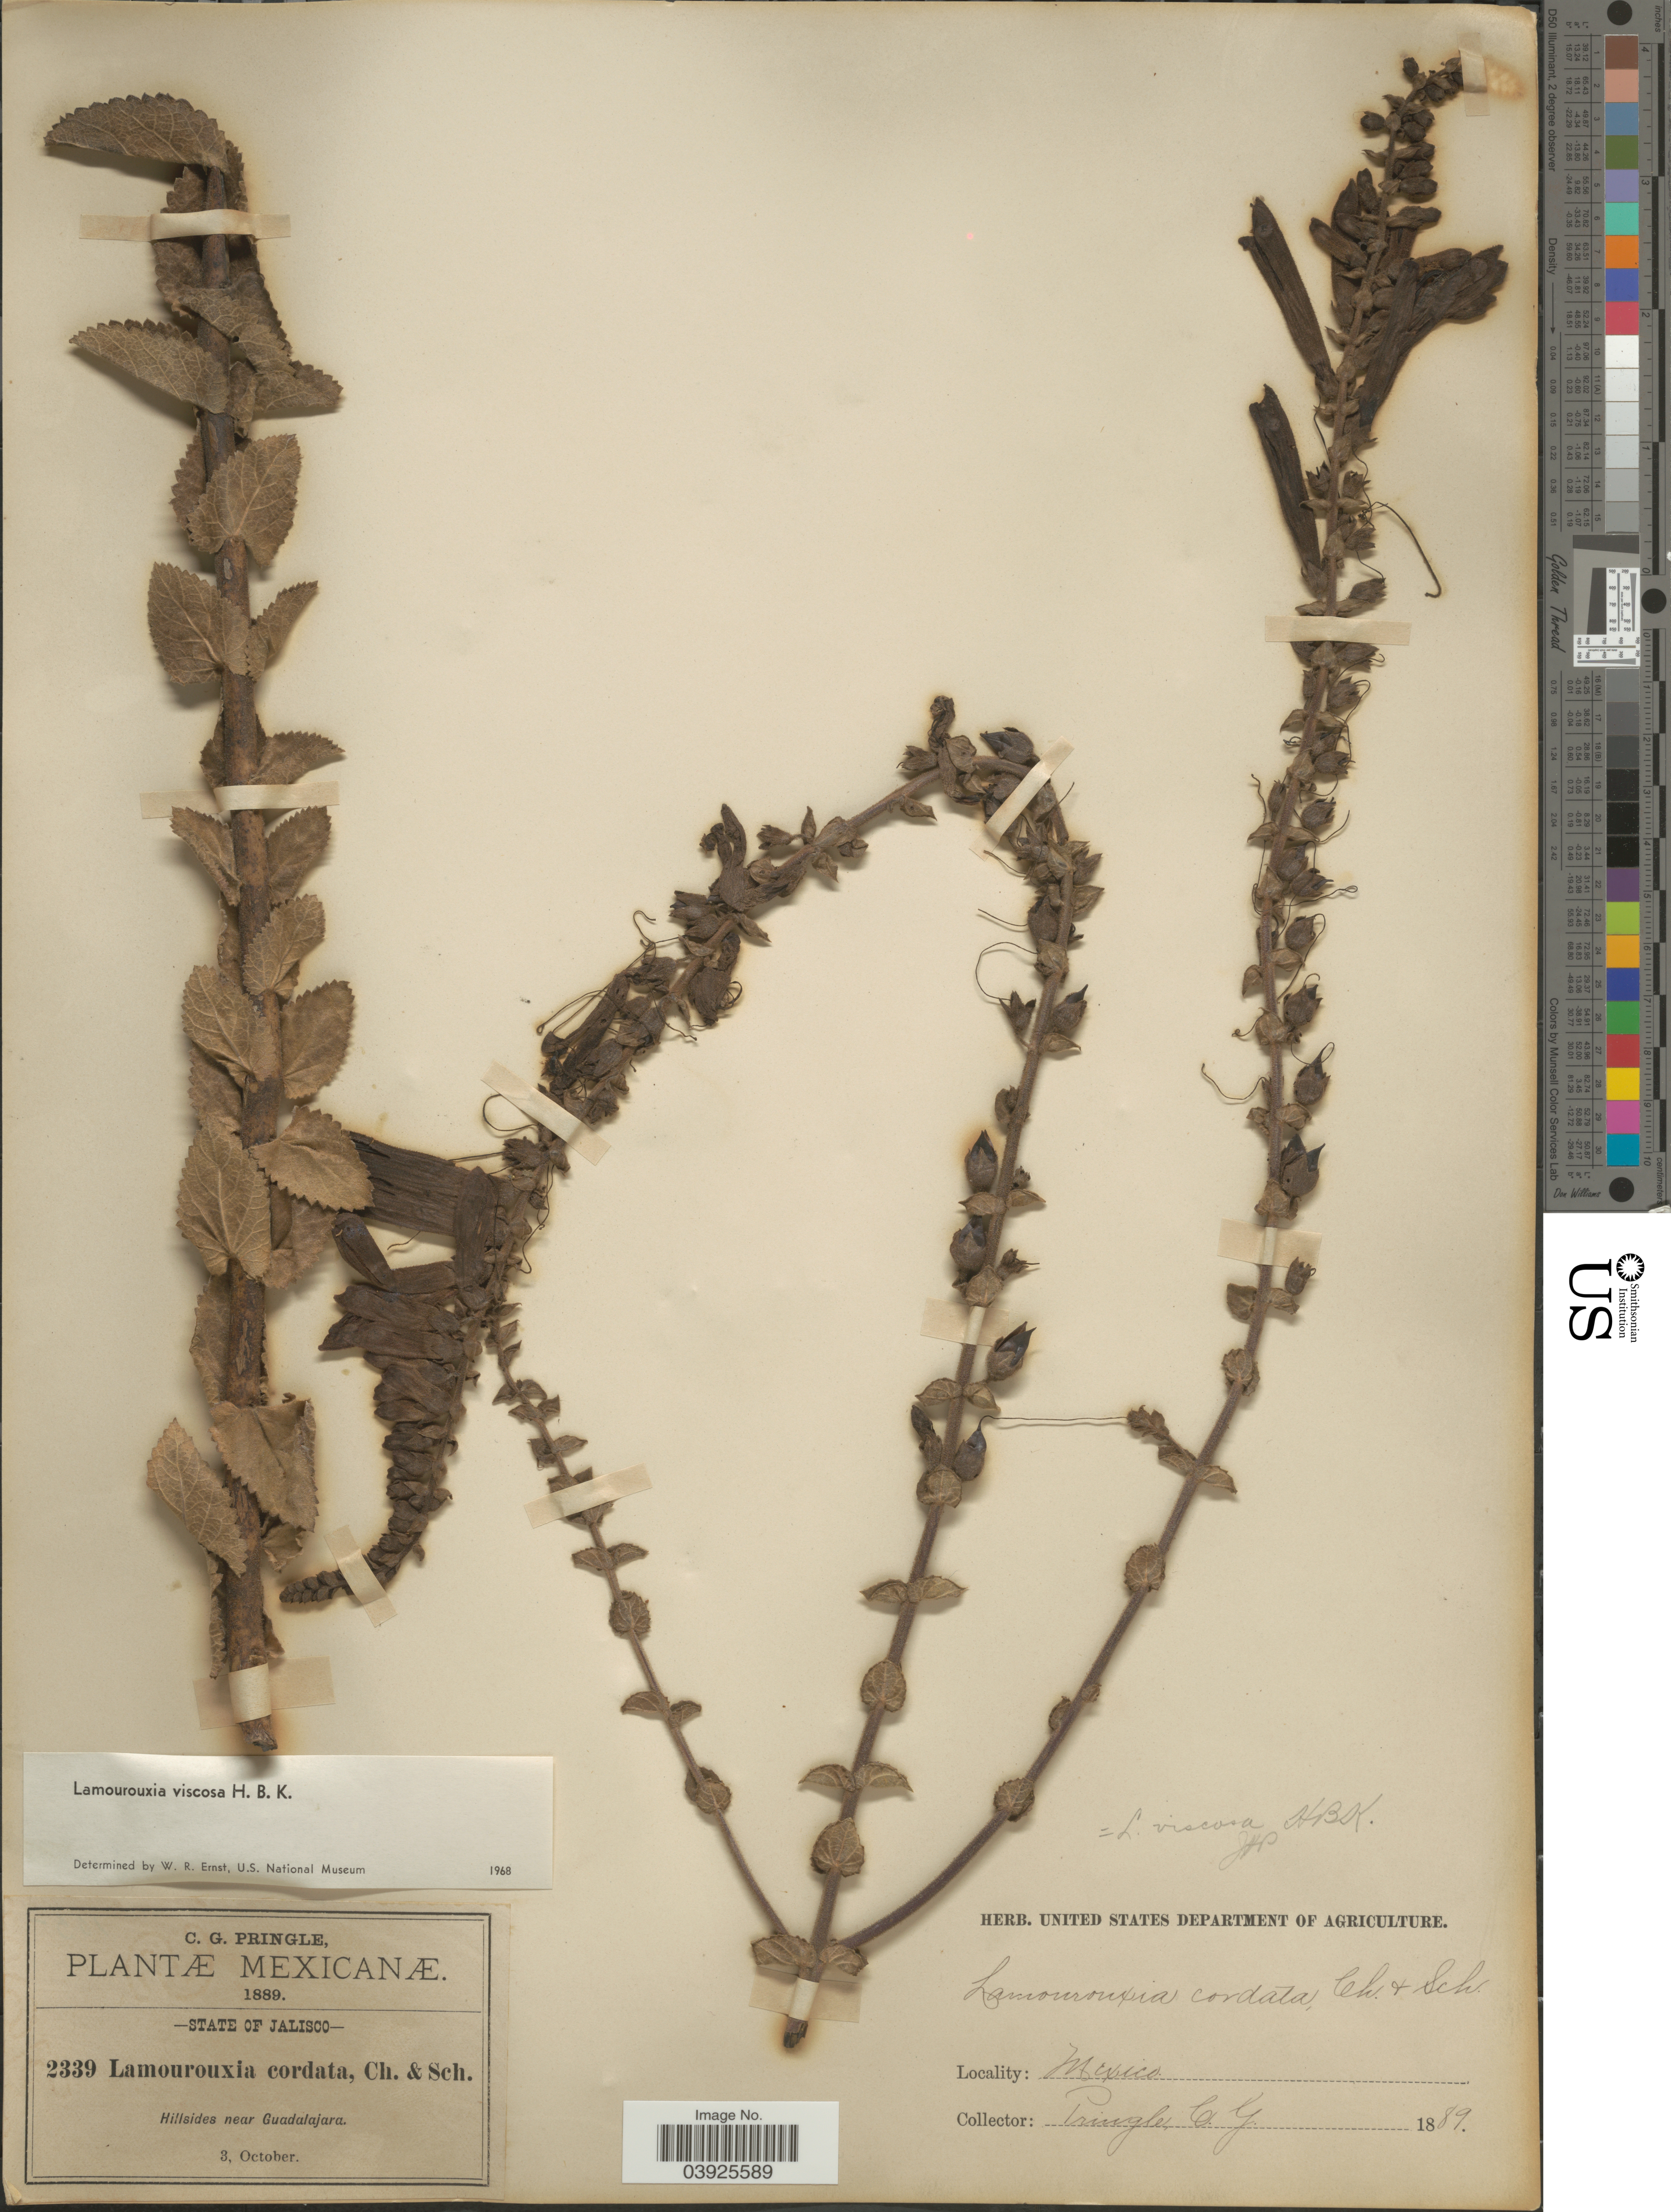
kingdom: Plantae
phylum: Tracheophyta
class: Magnoliopsida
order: Lamiales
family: Orobanchaceae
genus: Lamourouxia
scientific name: Lamourouxia viscosa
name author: Kunth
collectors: C. G. Pringle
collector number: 2339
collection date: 1889-10-03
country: Mexico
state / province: Jalisco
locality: Hillsides near Guadalajara.